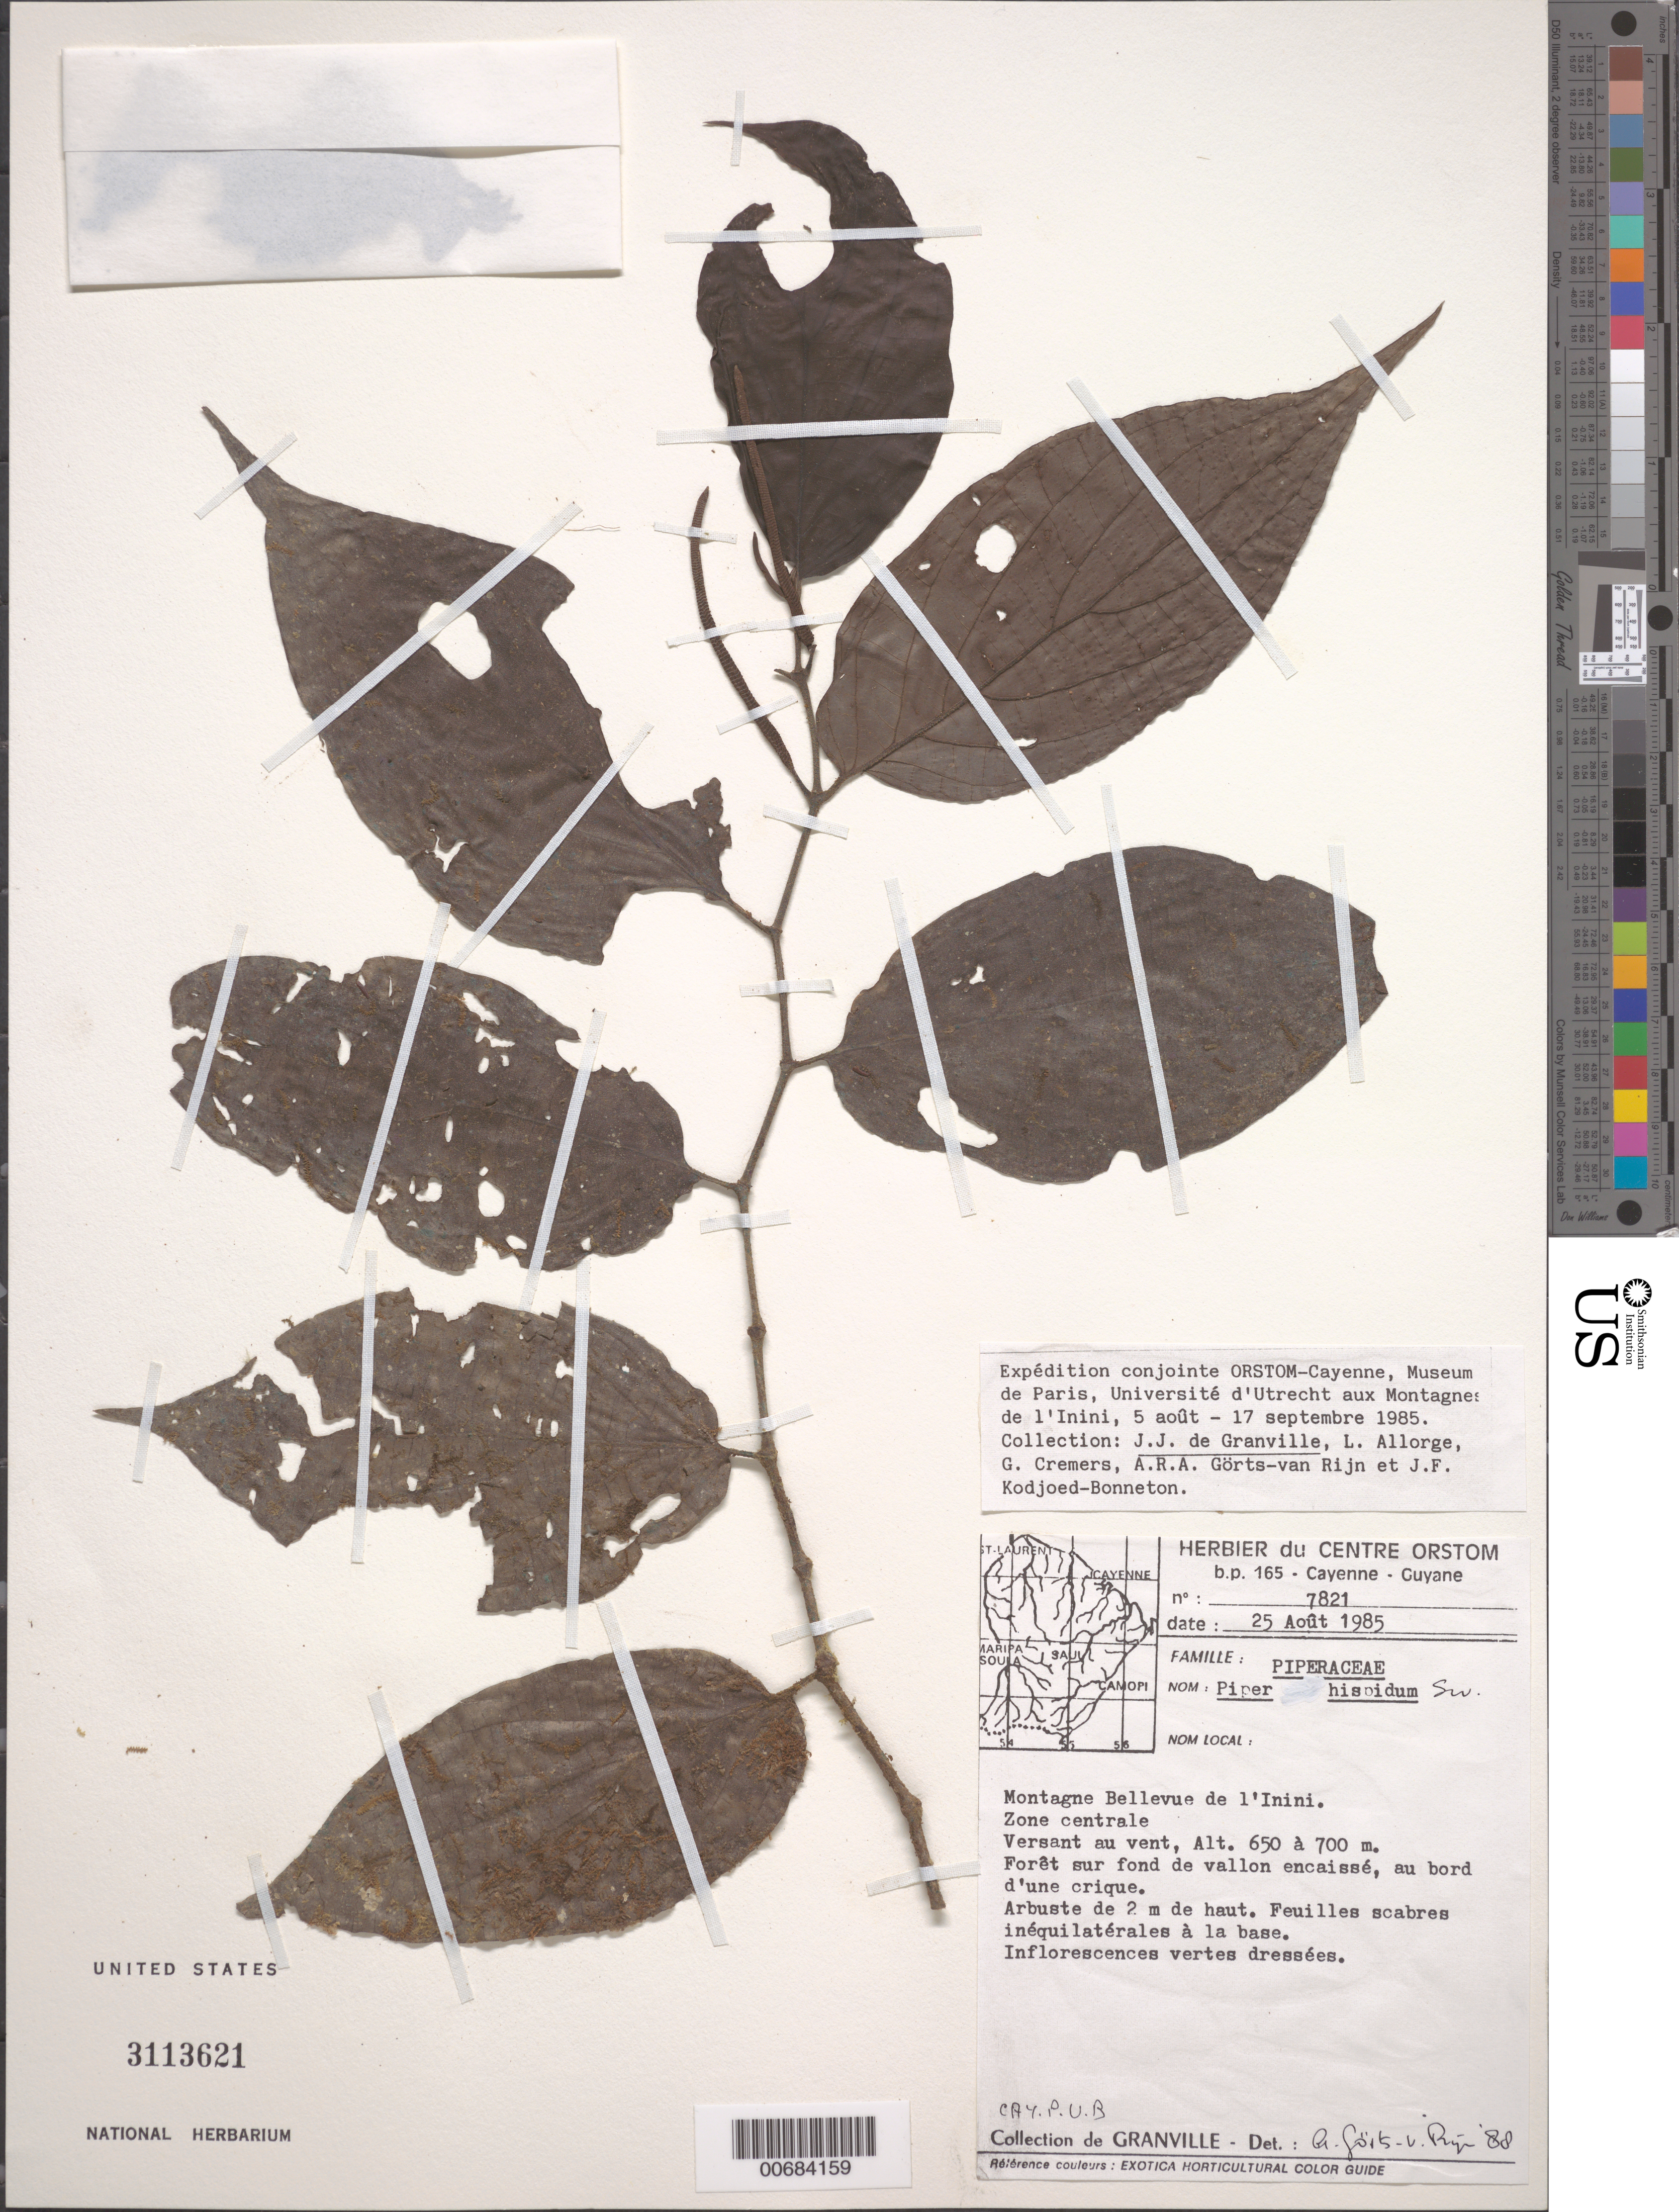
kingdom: Plantae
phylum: Tracheophyta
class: Magnoliopsida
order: Piperales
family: Piperaceae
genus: Piper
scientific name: Piper hispidum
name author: Sw.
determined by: Görts-van Rijn, A. R. A.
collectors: J.-J. de Granville, L. Allorge, G. Cremers, A. .R. A. Görts-van Rijn & J. Kodjoed-Bonneton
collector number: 7821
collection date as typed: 25-Aug-85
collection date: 1985-08-25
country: French Guiana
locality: Montagnes Bellevue de l'Inini, zone centrale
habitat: Forêt sur fond de vallon encaissé, au bord d'une crique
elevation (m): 650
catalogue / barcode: US 3113621